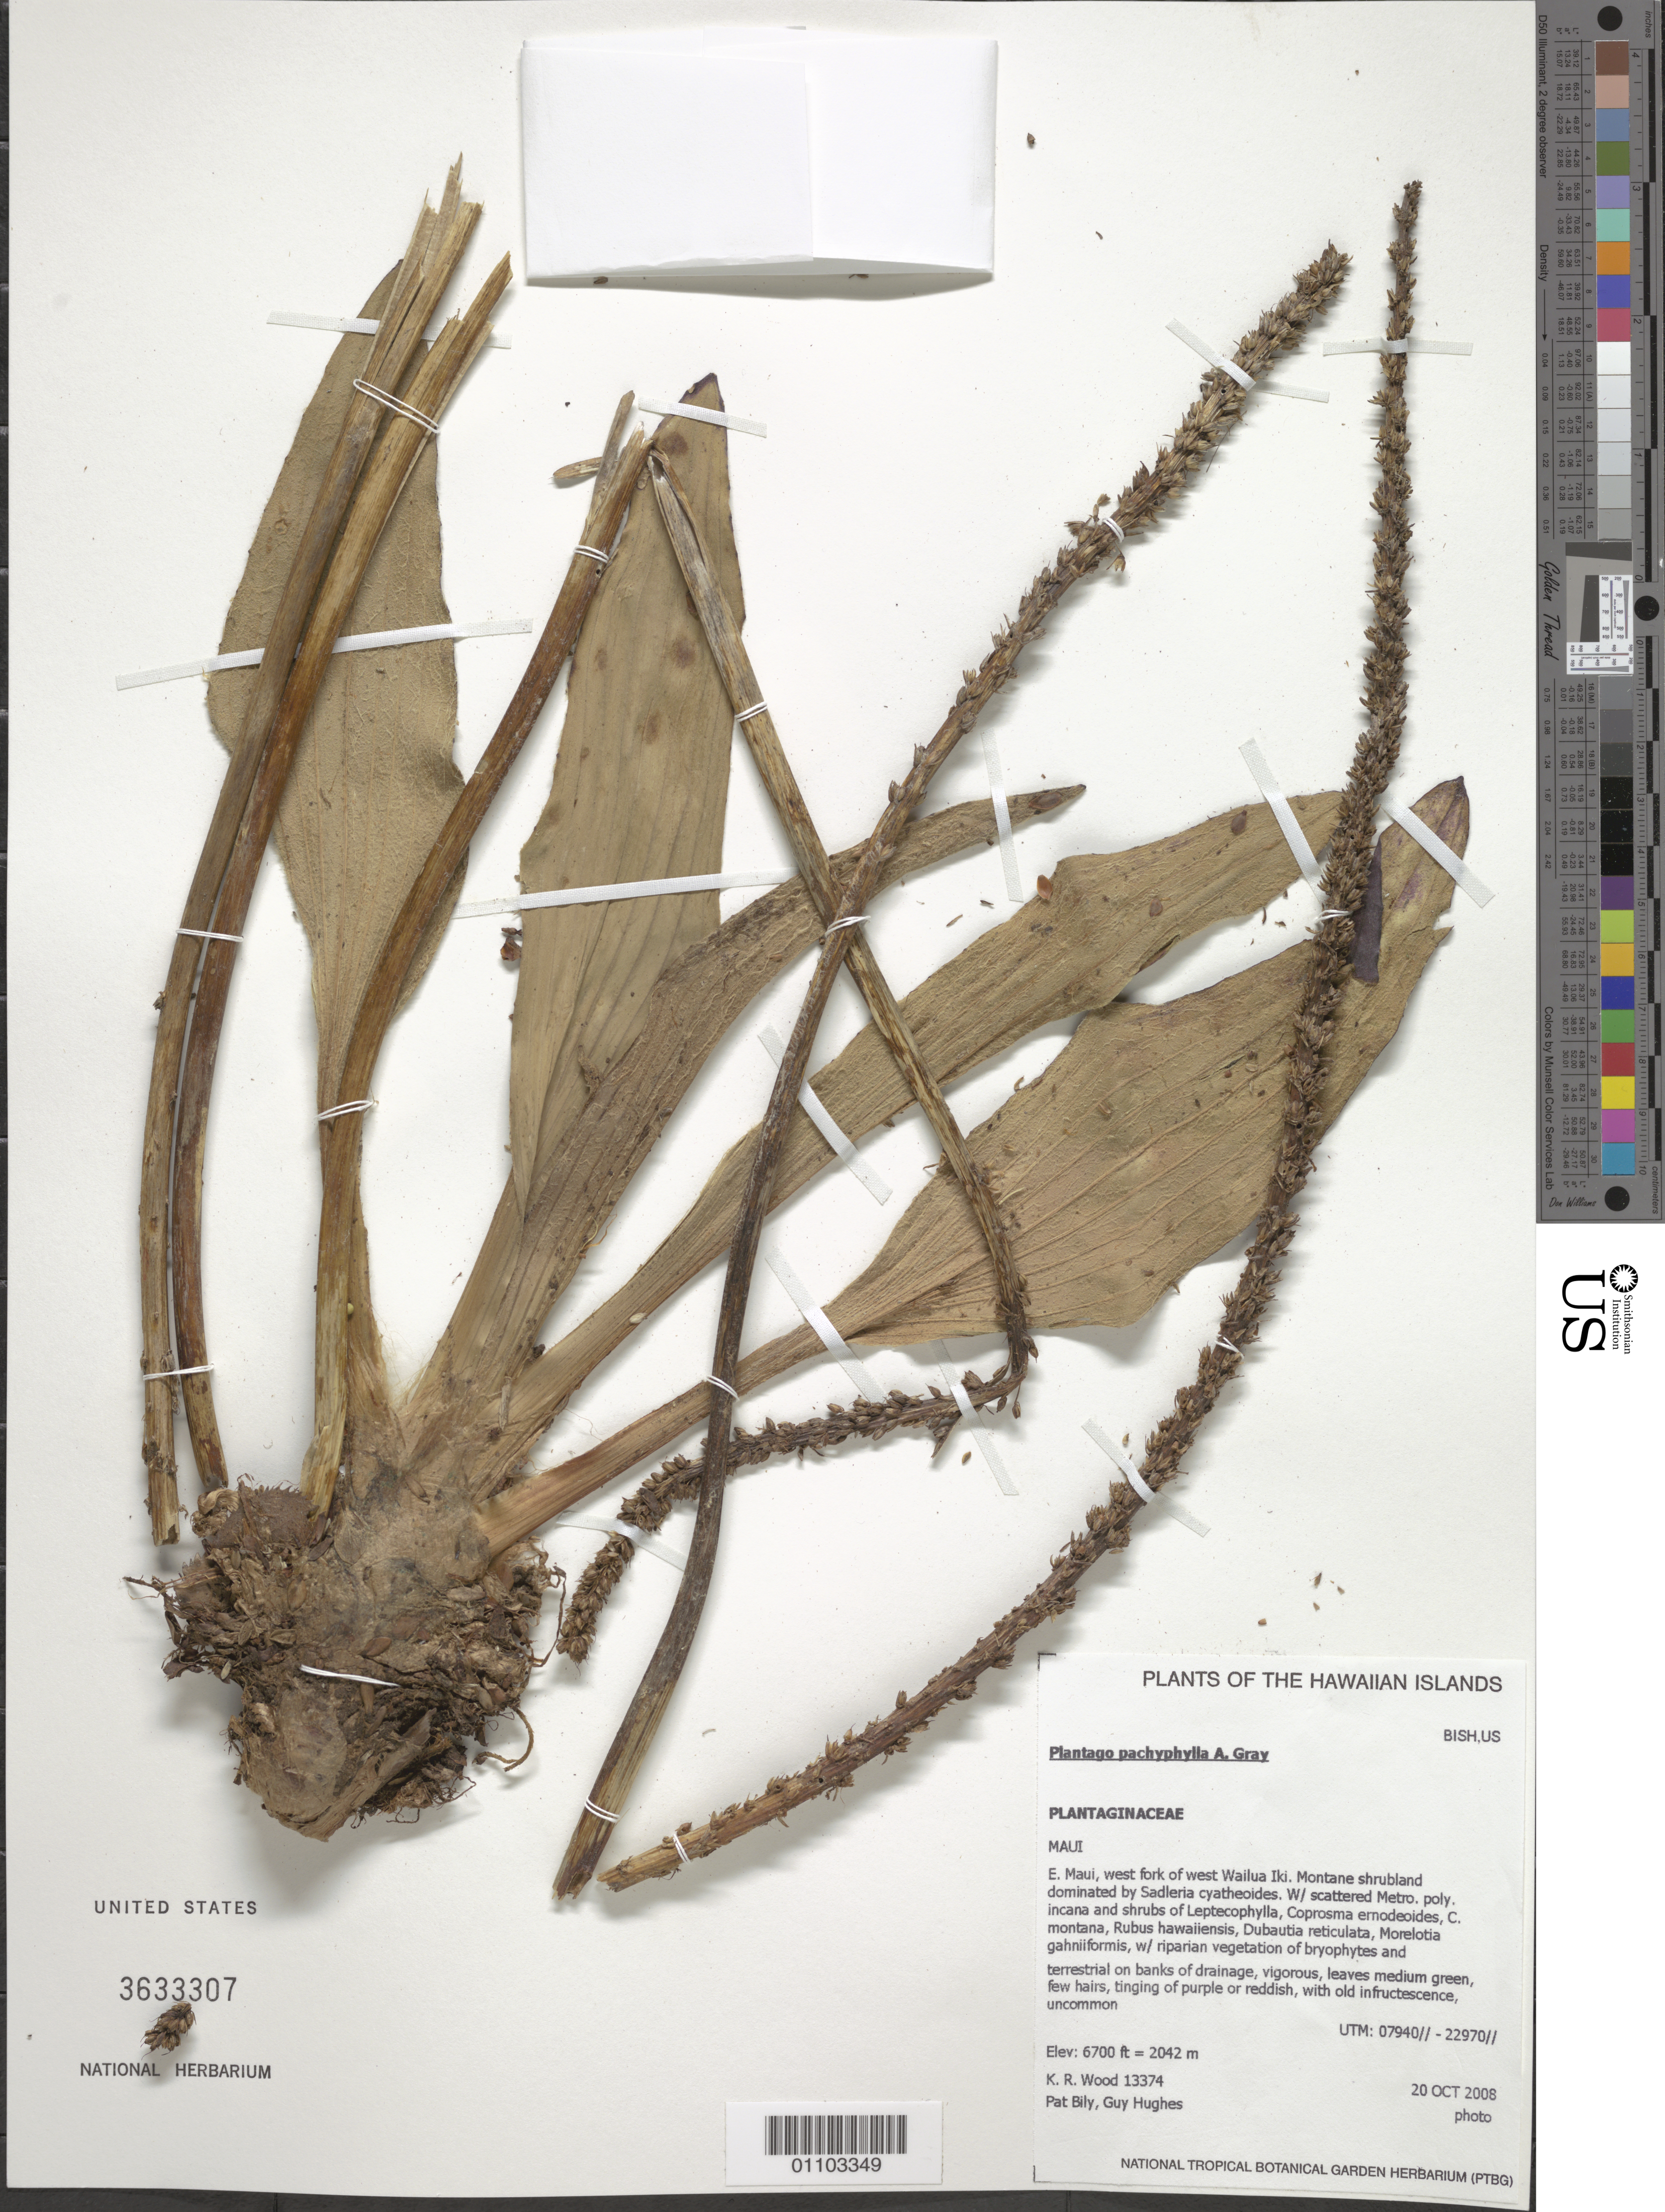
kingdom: Plantae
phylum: Tracheophyta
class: Magnoliopsida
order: Lamiales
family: Plantaginaceae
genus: Plantago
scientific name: Plantago pachyphylla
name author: A. Gray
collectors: K. R. Wood, P. Bily & G. Hughes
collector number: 13374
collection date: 2008-10-20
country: United States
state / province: Hawaii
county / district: Maui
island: Maui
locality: E. Maui, west fork of west Wailua Iki.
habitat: On banks of drainage.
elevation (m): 2042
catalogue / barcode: US 3633307